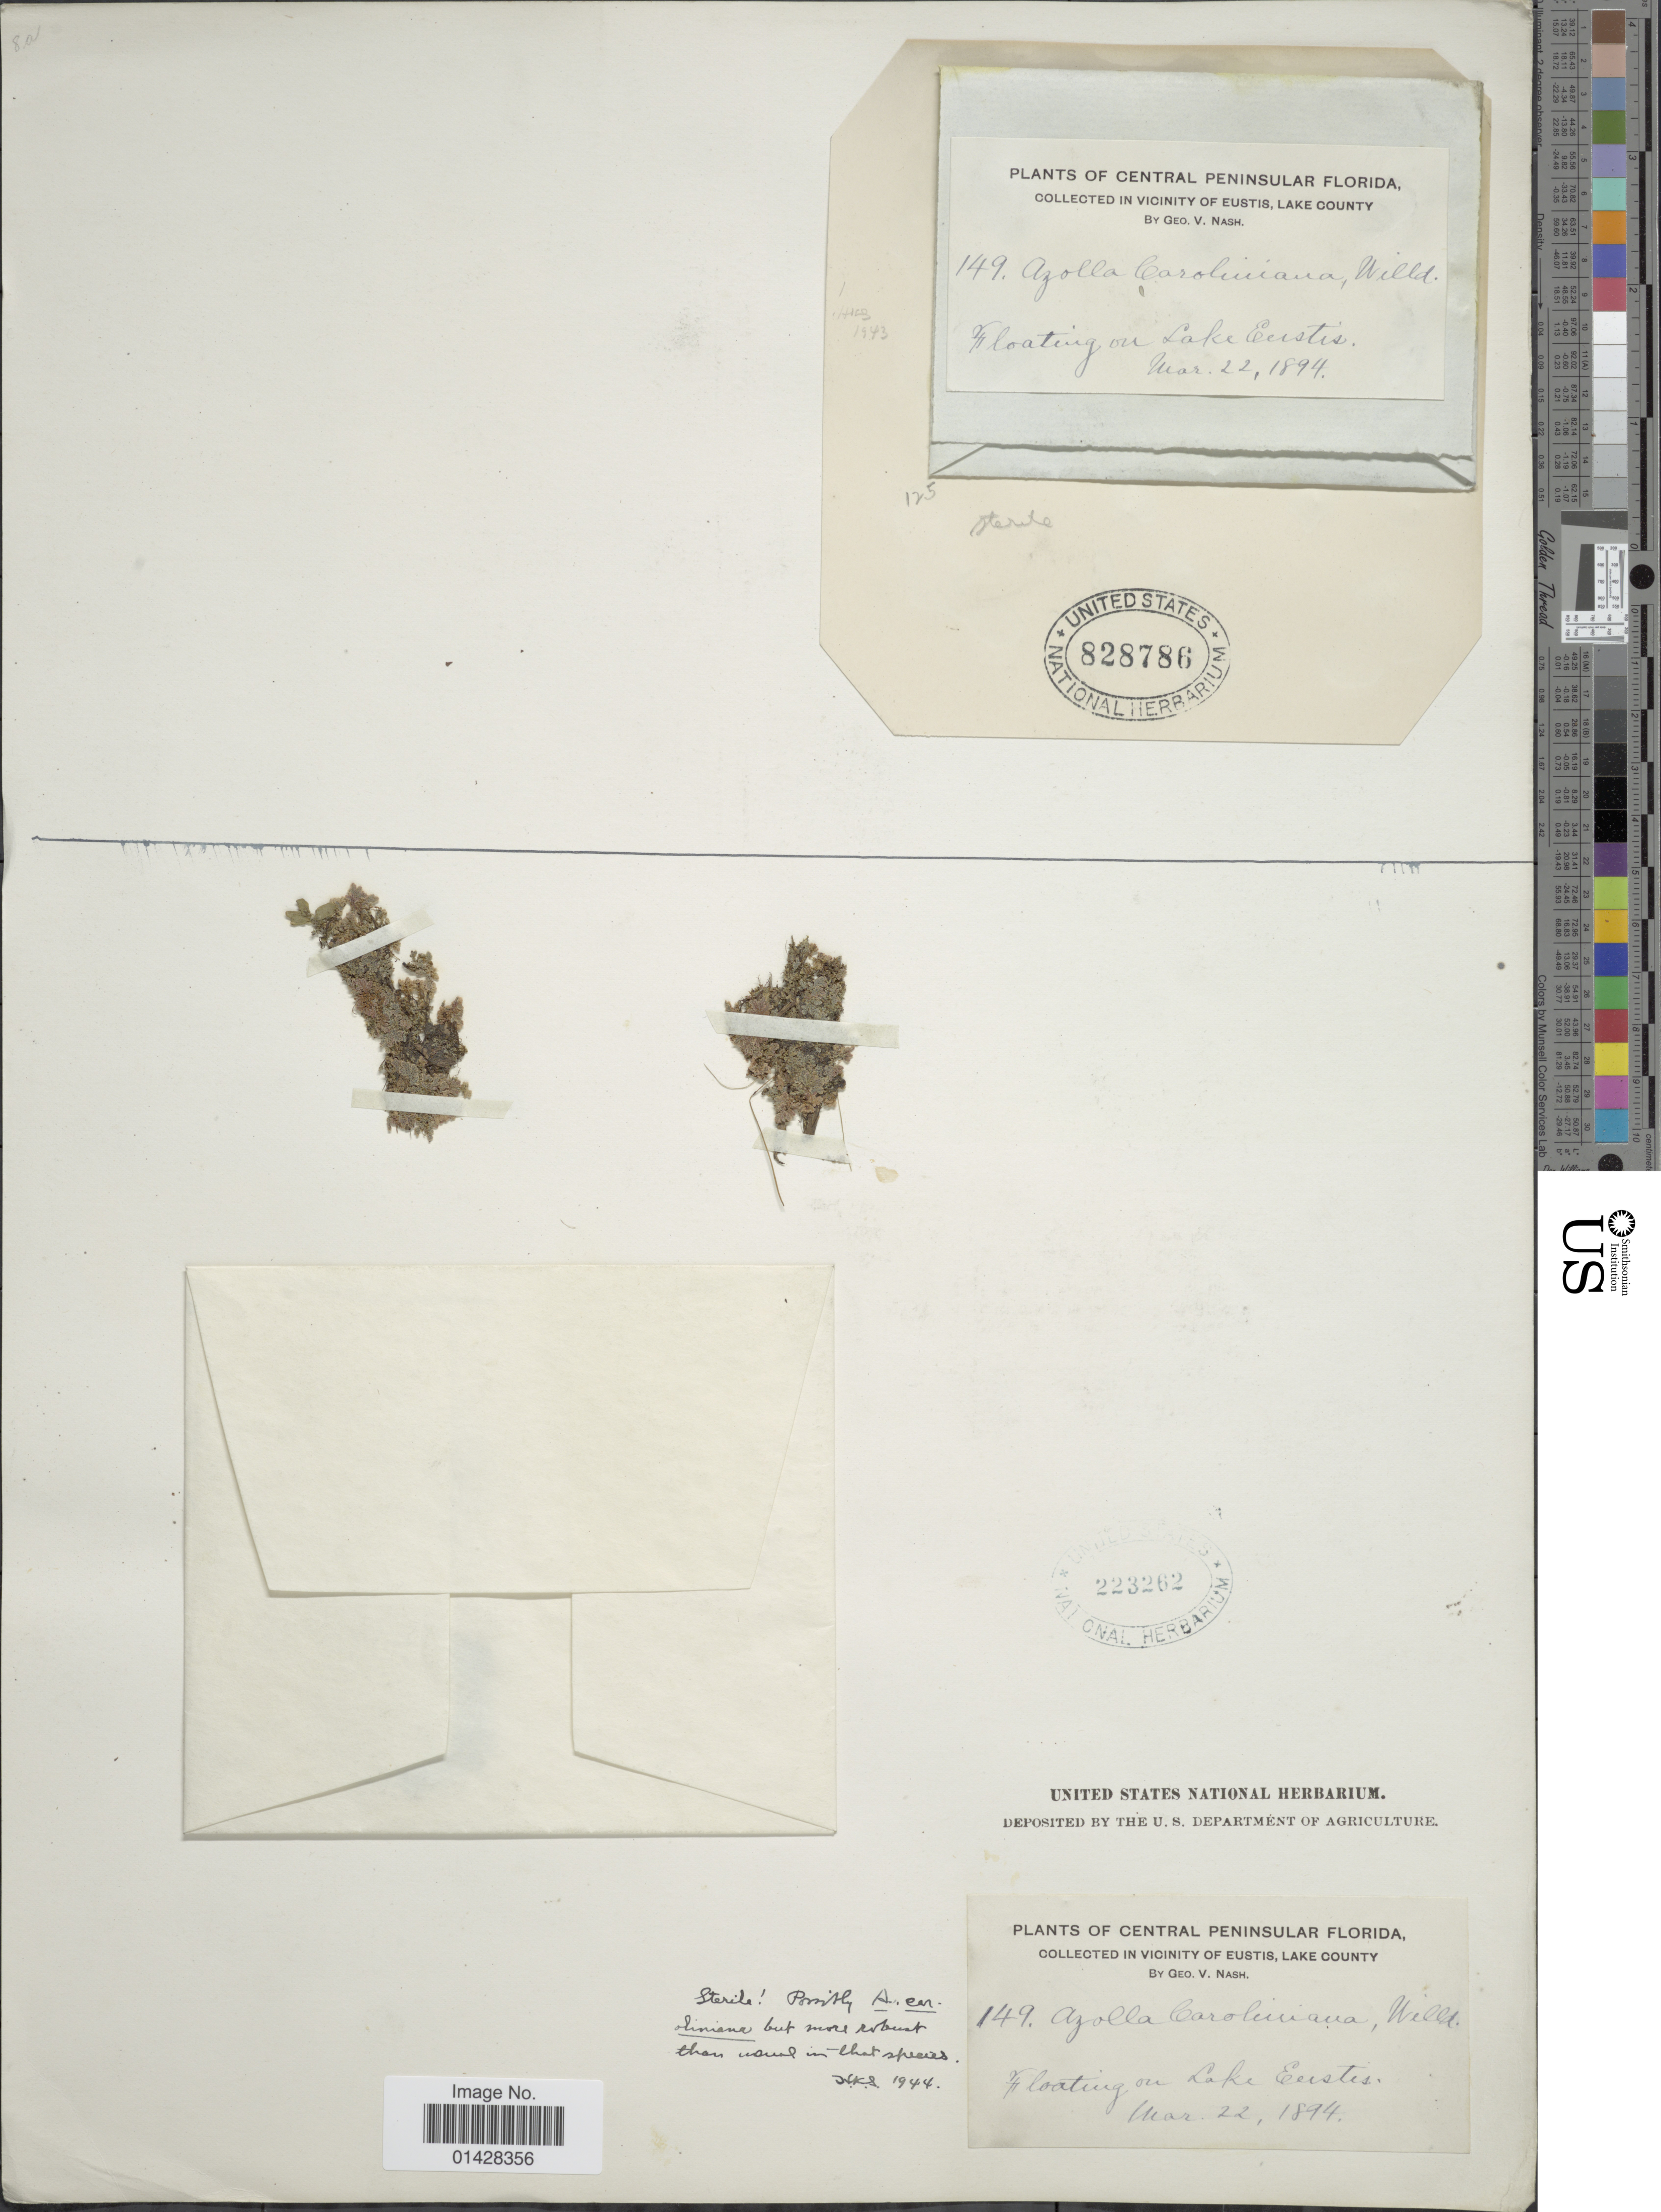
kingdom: Plantae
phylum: Tracheophyta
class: Polypodiopsida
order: Salviniales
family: Salviniaceae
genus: Azolla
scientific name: Azolla caroliniana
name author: Willd.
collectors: G. V. Nash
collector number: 149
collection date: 1894-03-22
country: United States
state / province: Florida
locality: Central Peninsular Florida, in vicinity of Eustis, Lake County, Floating on Lake Eustis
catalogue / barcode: US 223262